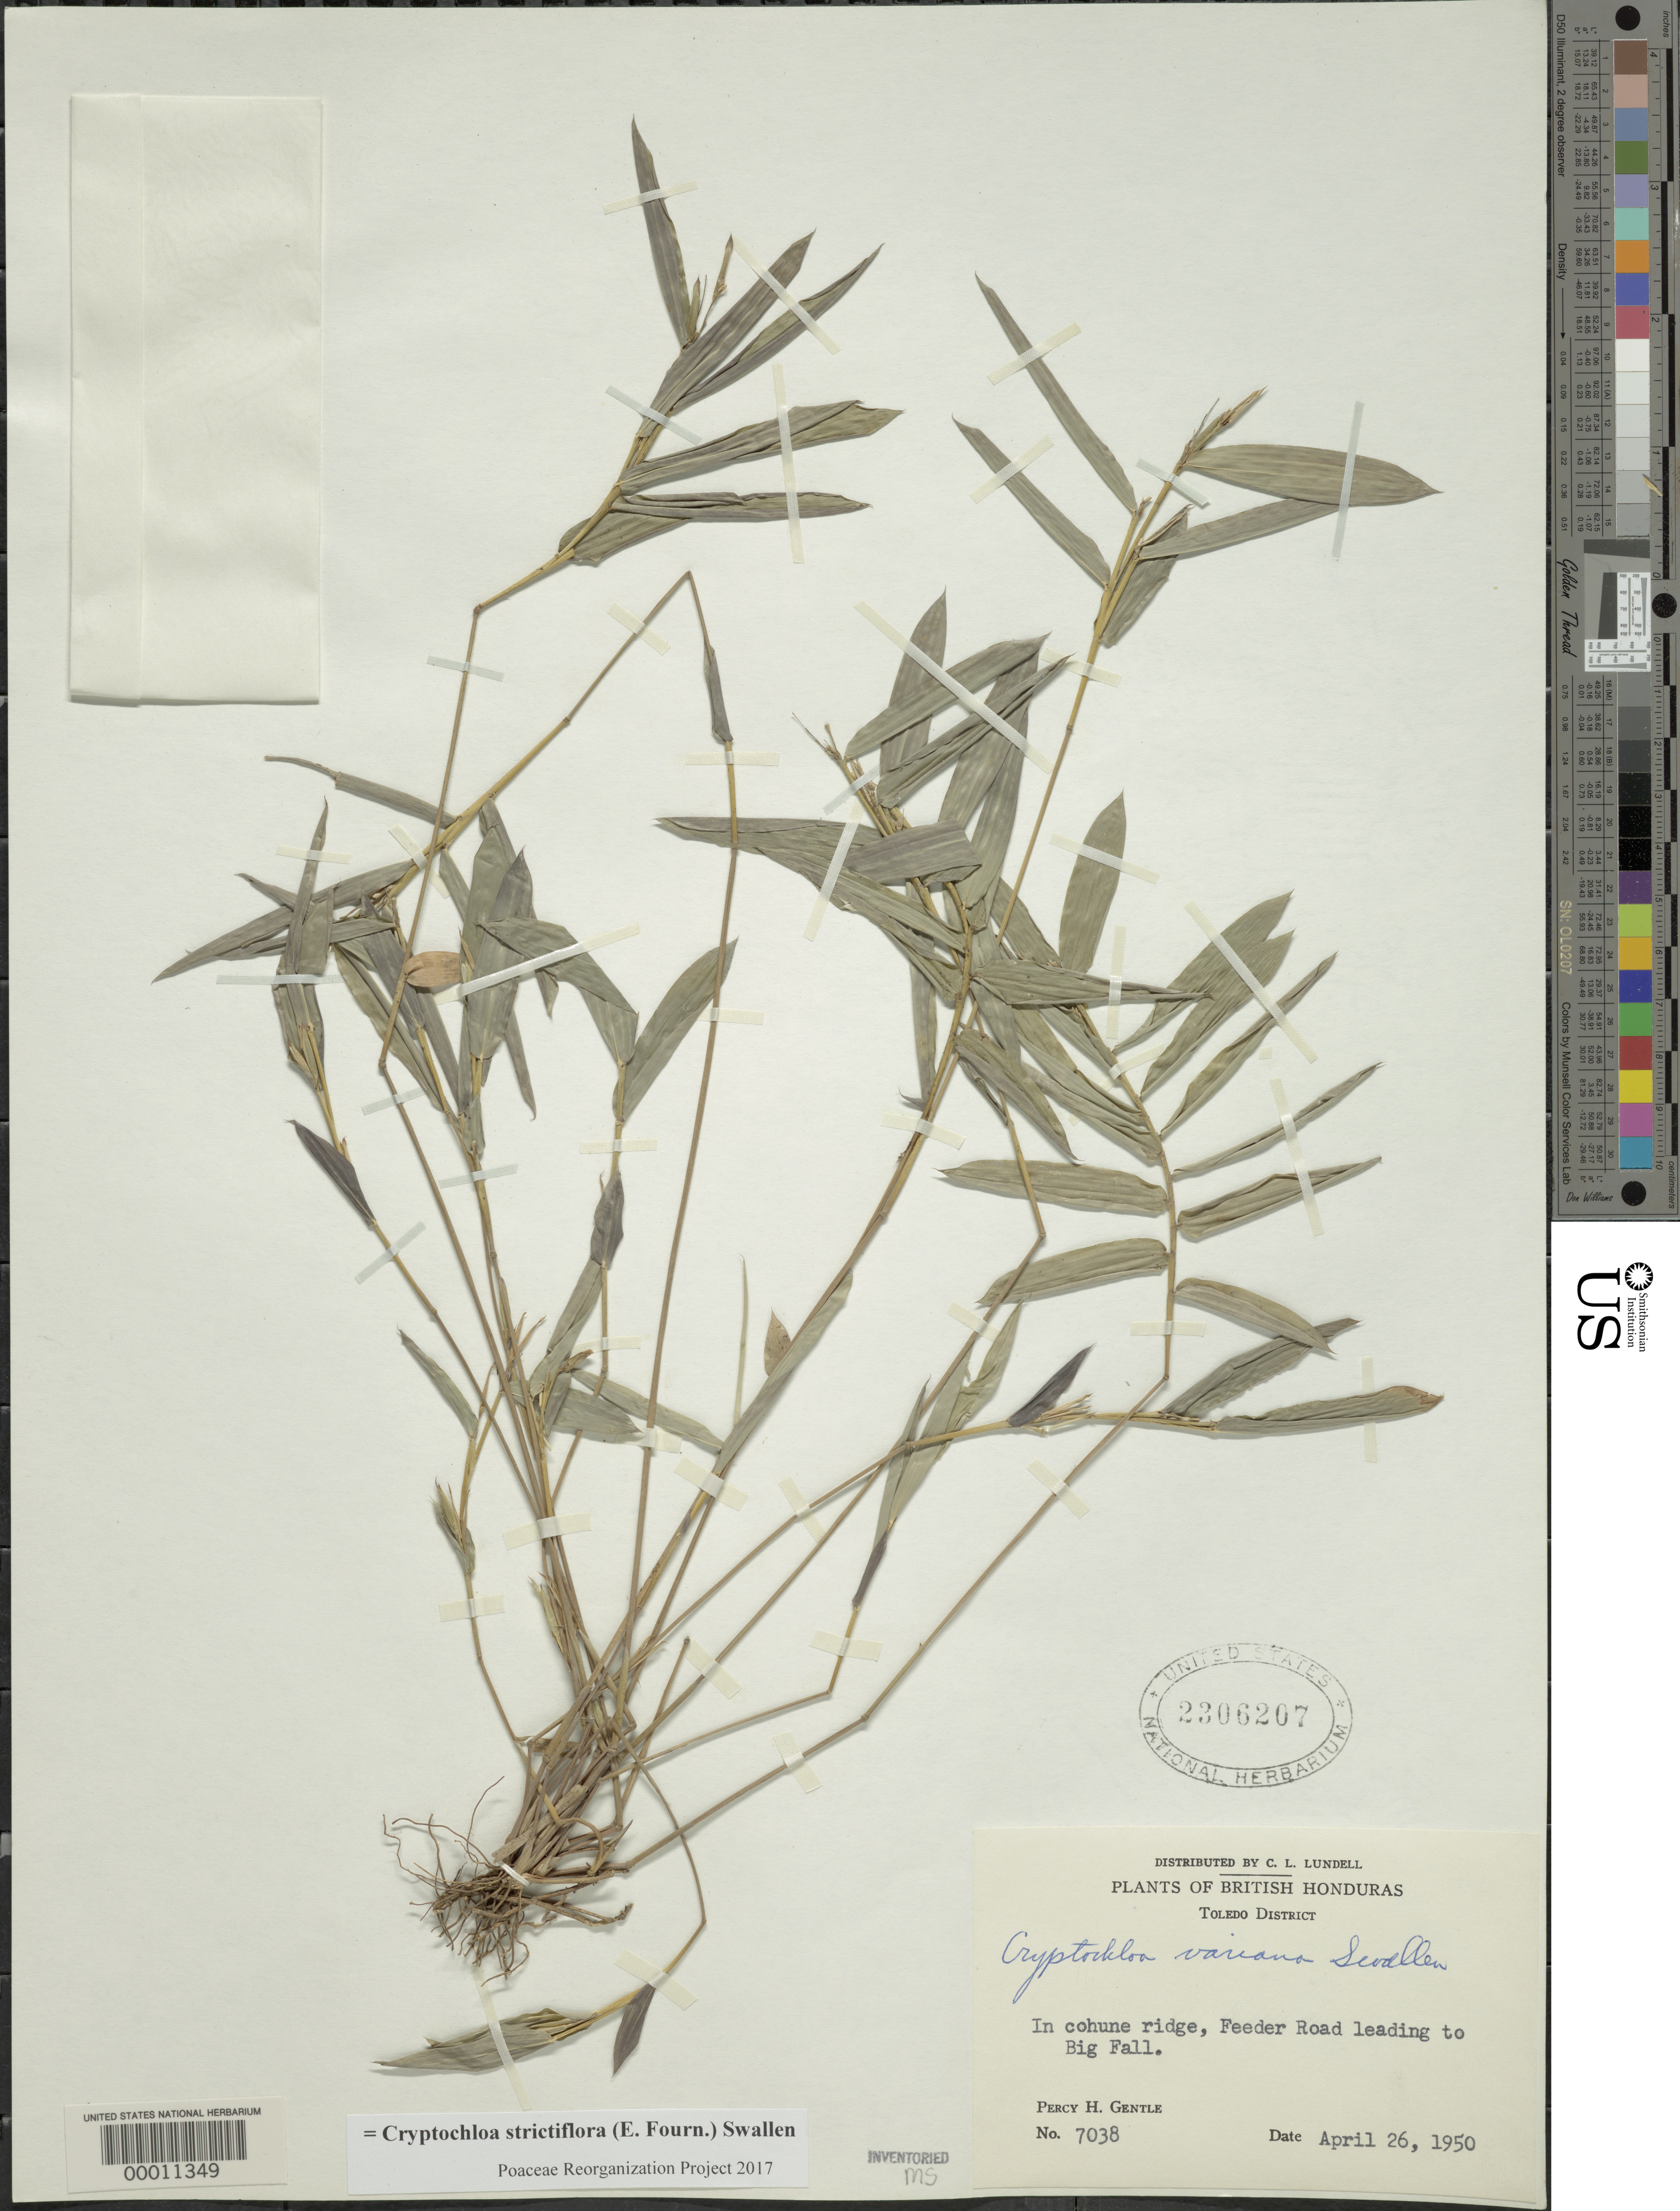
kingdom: Plantae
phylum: Tracheophyta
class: Liliopsida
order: Poales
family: Poaceae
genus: Cryptochloa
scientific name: Cryptochloa strictiflora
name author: (E. Fourn.) Swallen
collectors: P. H. Gentle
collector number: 7038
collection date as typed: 26 Apr 1950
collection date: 1950-04-26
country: Belize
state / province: Toledo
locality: Feeder road leading to Big Fall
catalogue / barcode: US 2306207